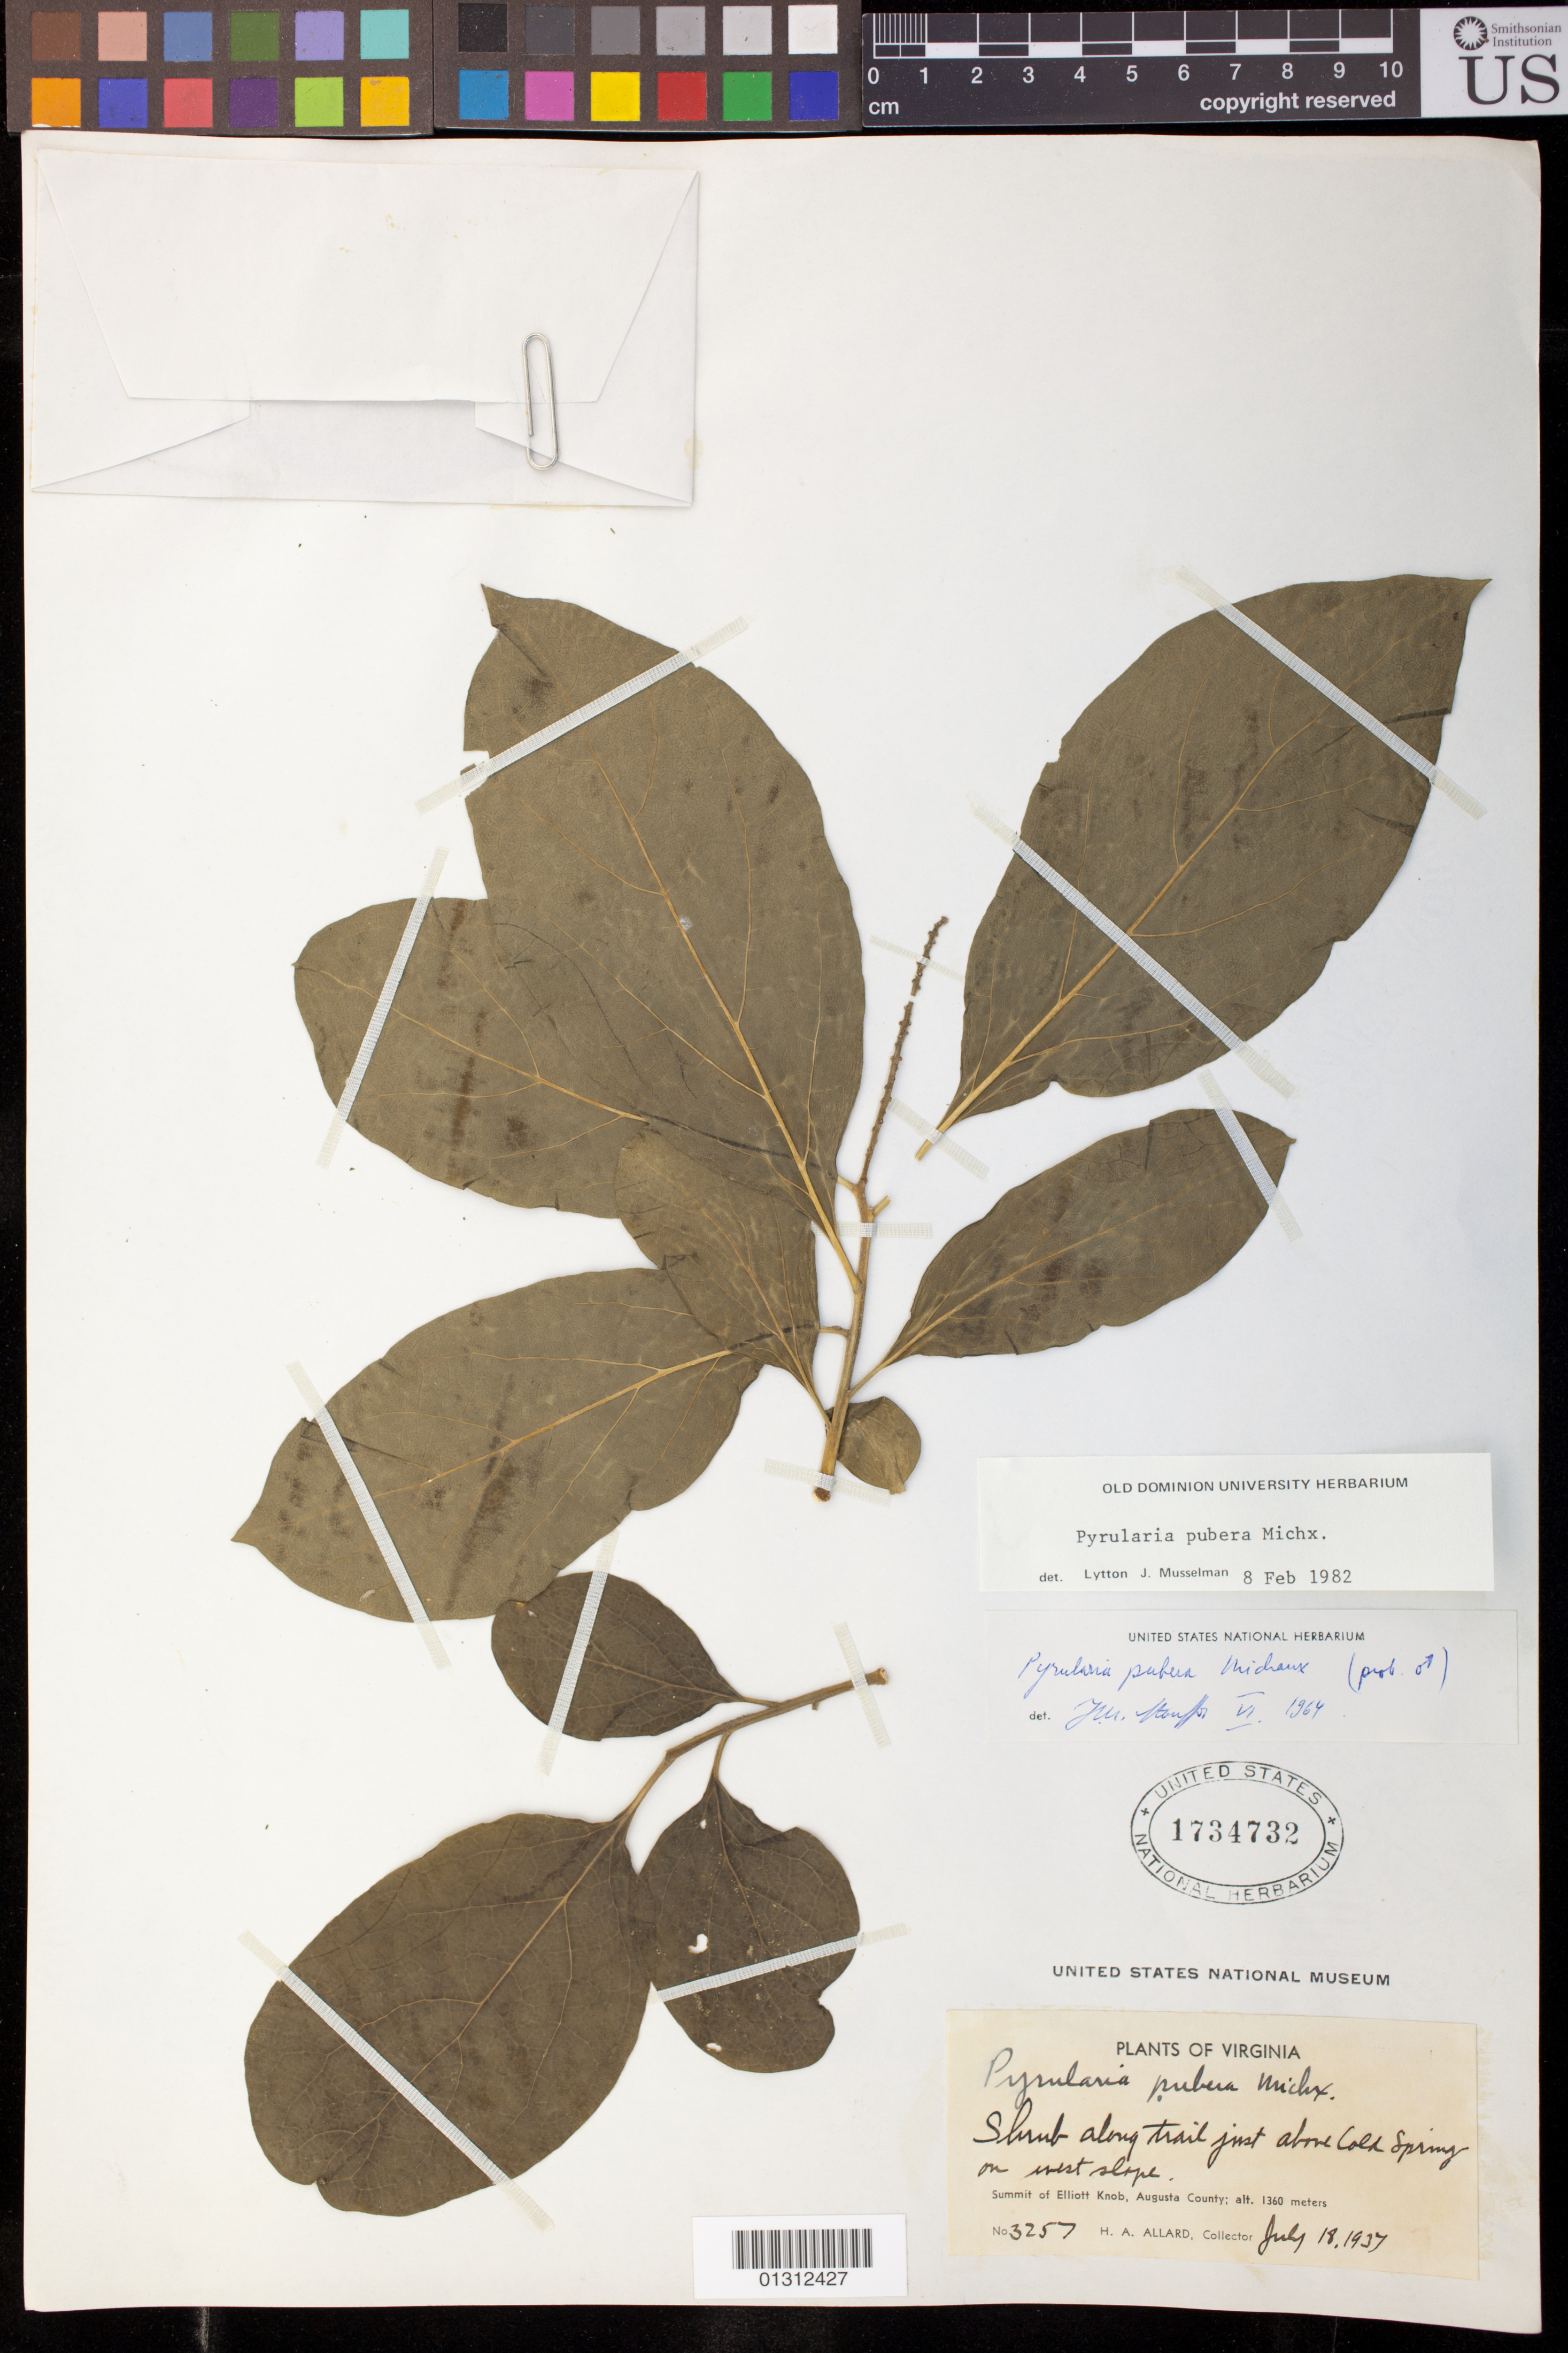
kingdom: Plantae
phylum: Tracheophyta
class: Magnoliopsida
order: Santalales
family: Cervantesiaceae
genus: Pyrularia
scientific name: Pyrularia pubera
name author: Michx.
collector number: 3257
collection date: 1937-07-18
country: United States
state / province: Virginia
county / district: Augusta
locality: Shrub along trail just above Cold Spring on west slope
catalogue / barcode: US 1734732